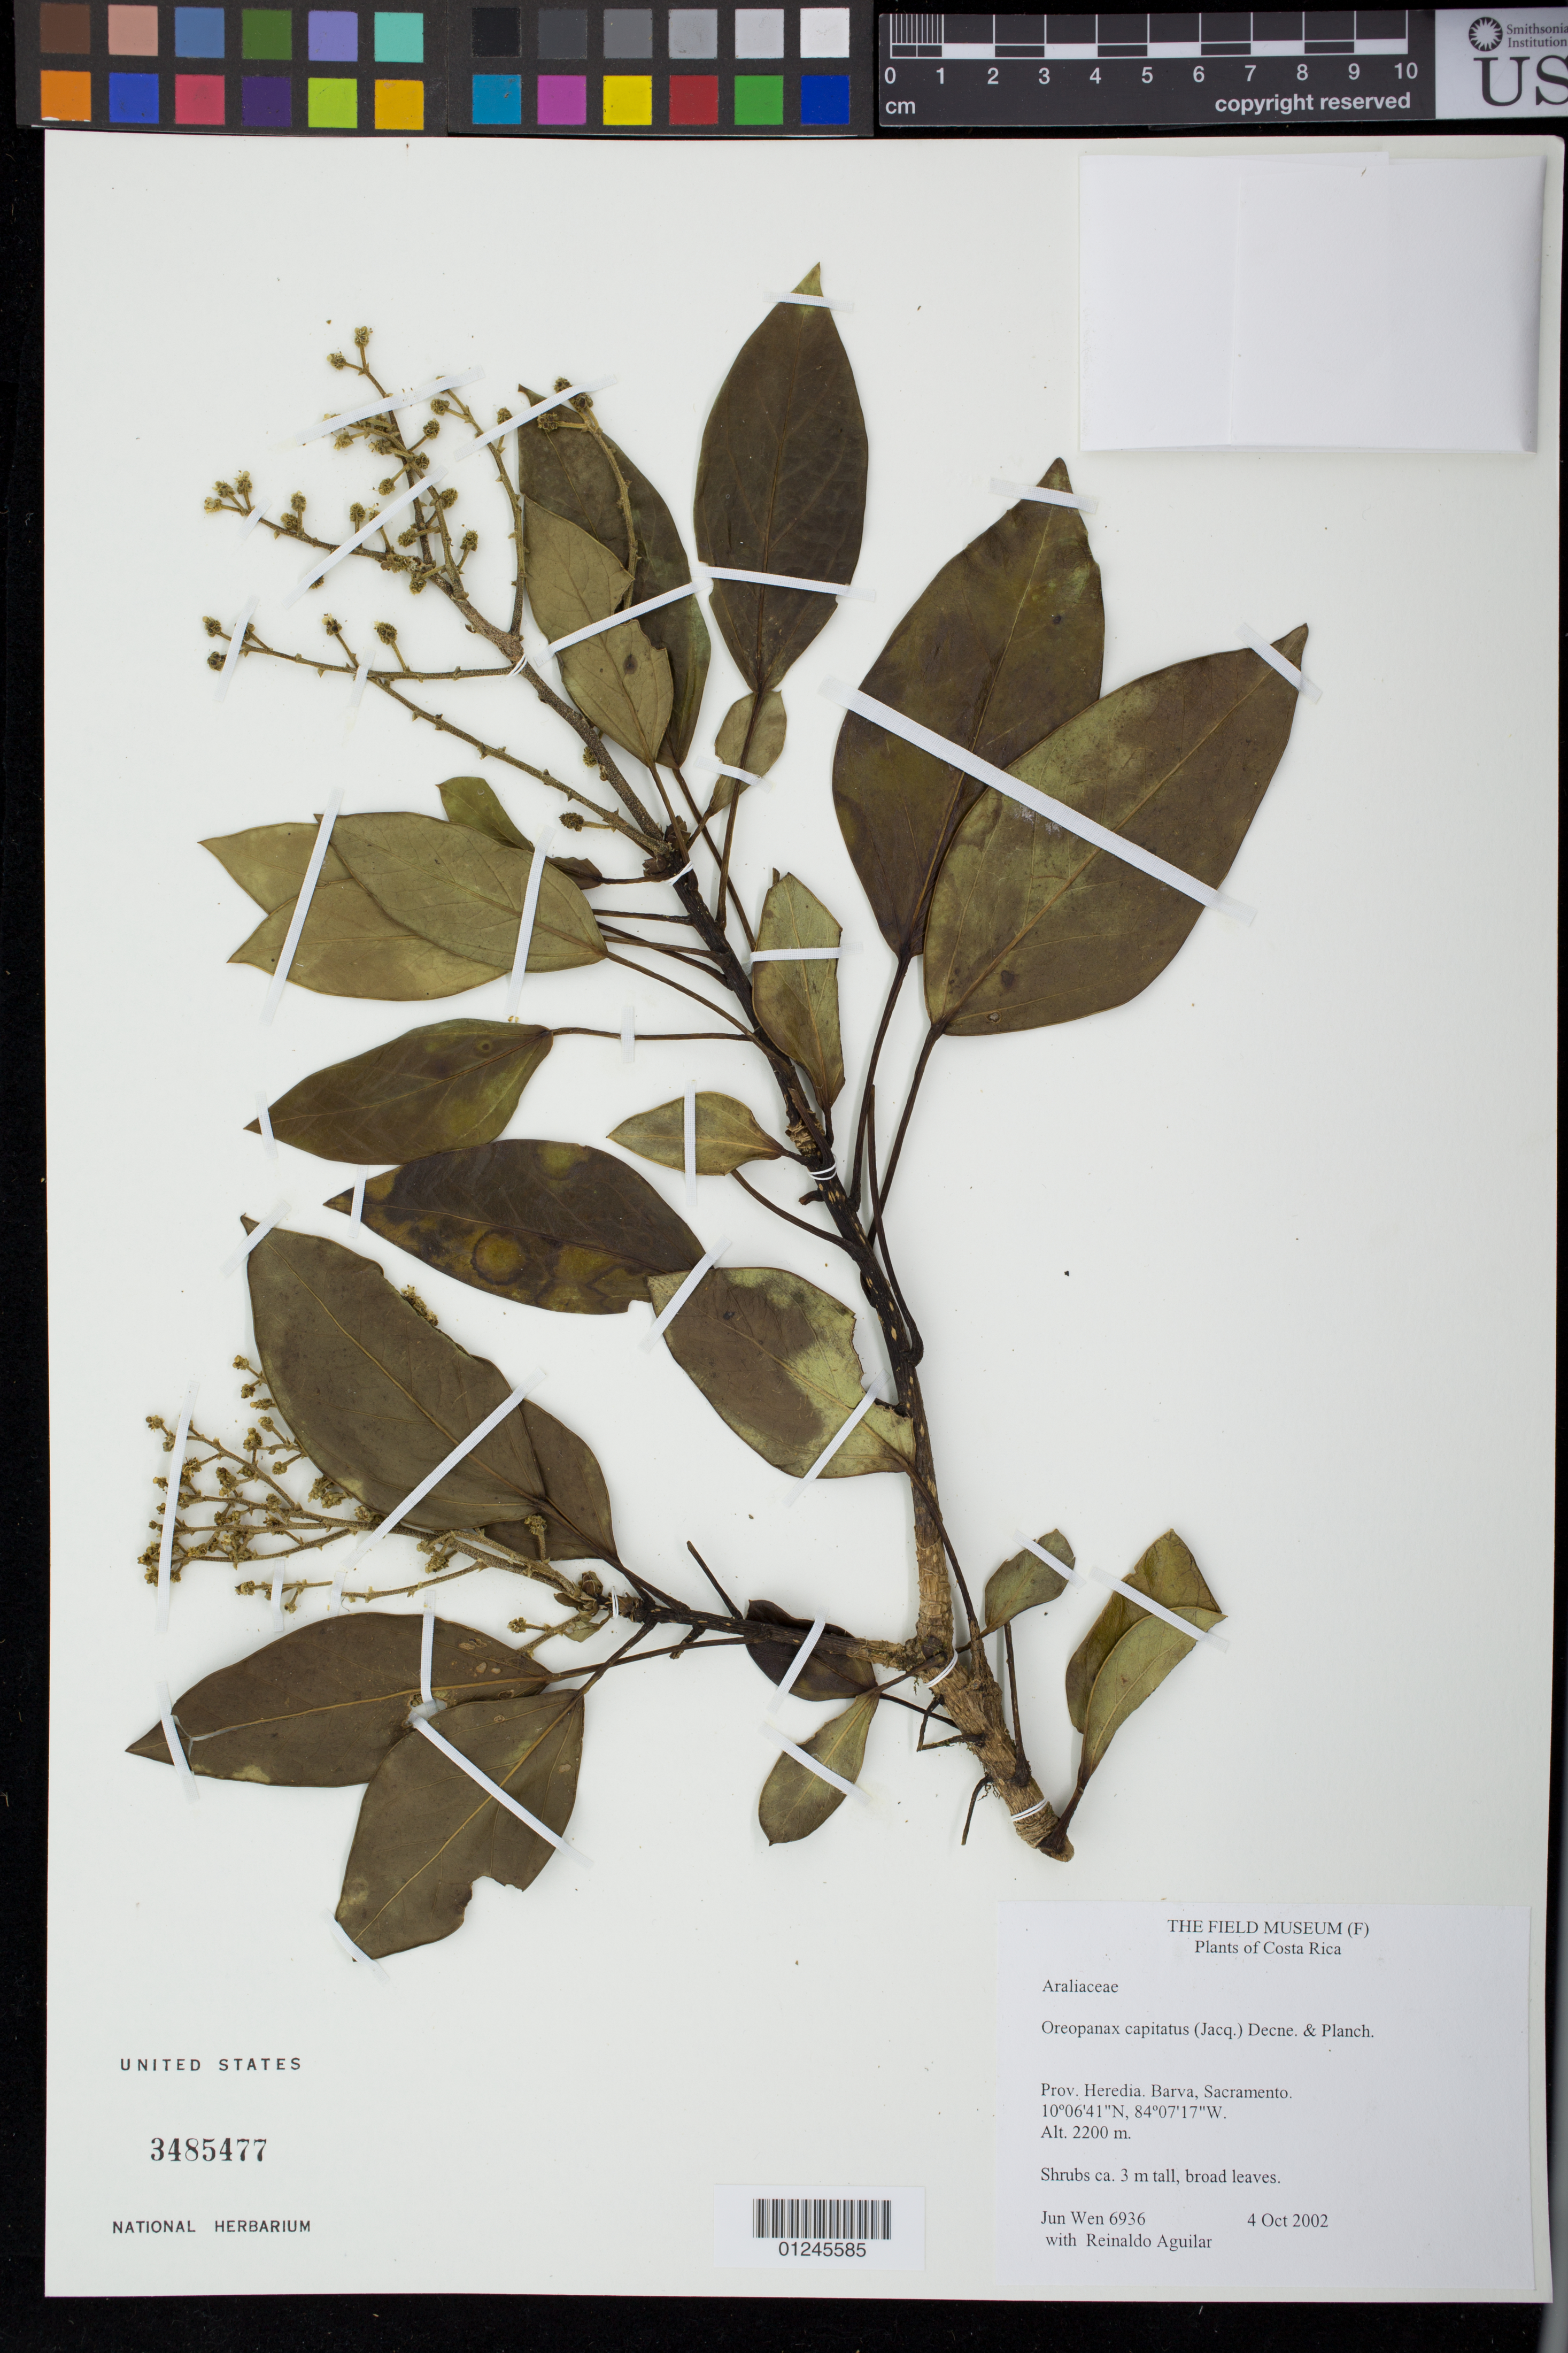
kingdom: Plantae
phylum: Tracheophyta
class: Magnoliopsida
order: Apiales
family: Araliaceae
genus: Oreopanax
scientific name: Oreopanax capitatus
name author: (Jacq.) Decne. & Planch.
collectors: J. Wen & R. Aguilar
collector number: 6936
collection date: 2002-10-04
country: Costa Rica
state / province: Heredia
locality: Barva, Sacramento.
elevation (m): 2200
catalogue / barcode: US 3485477